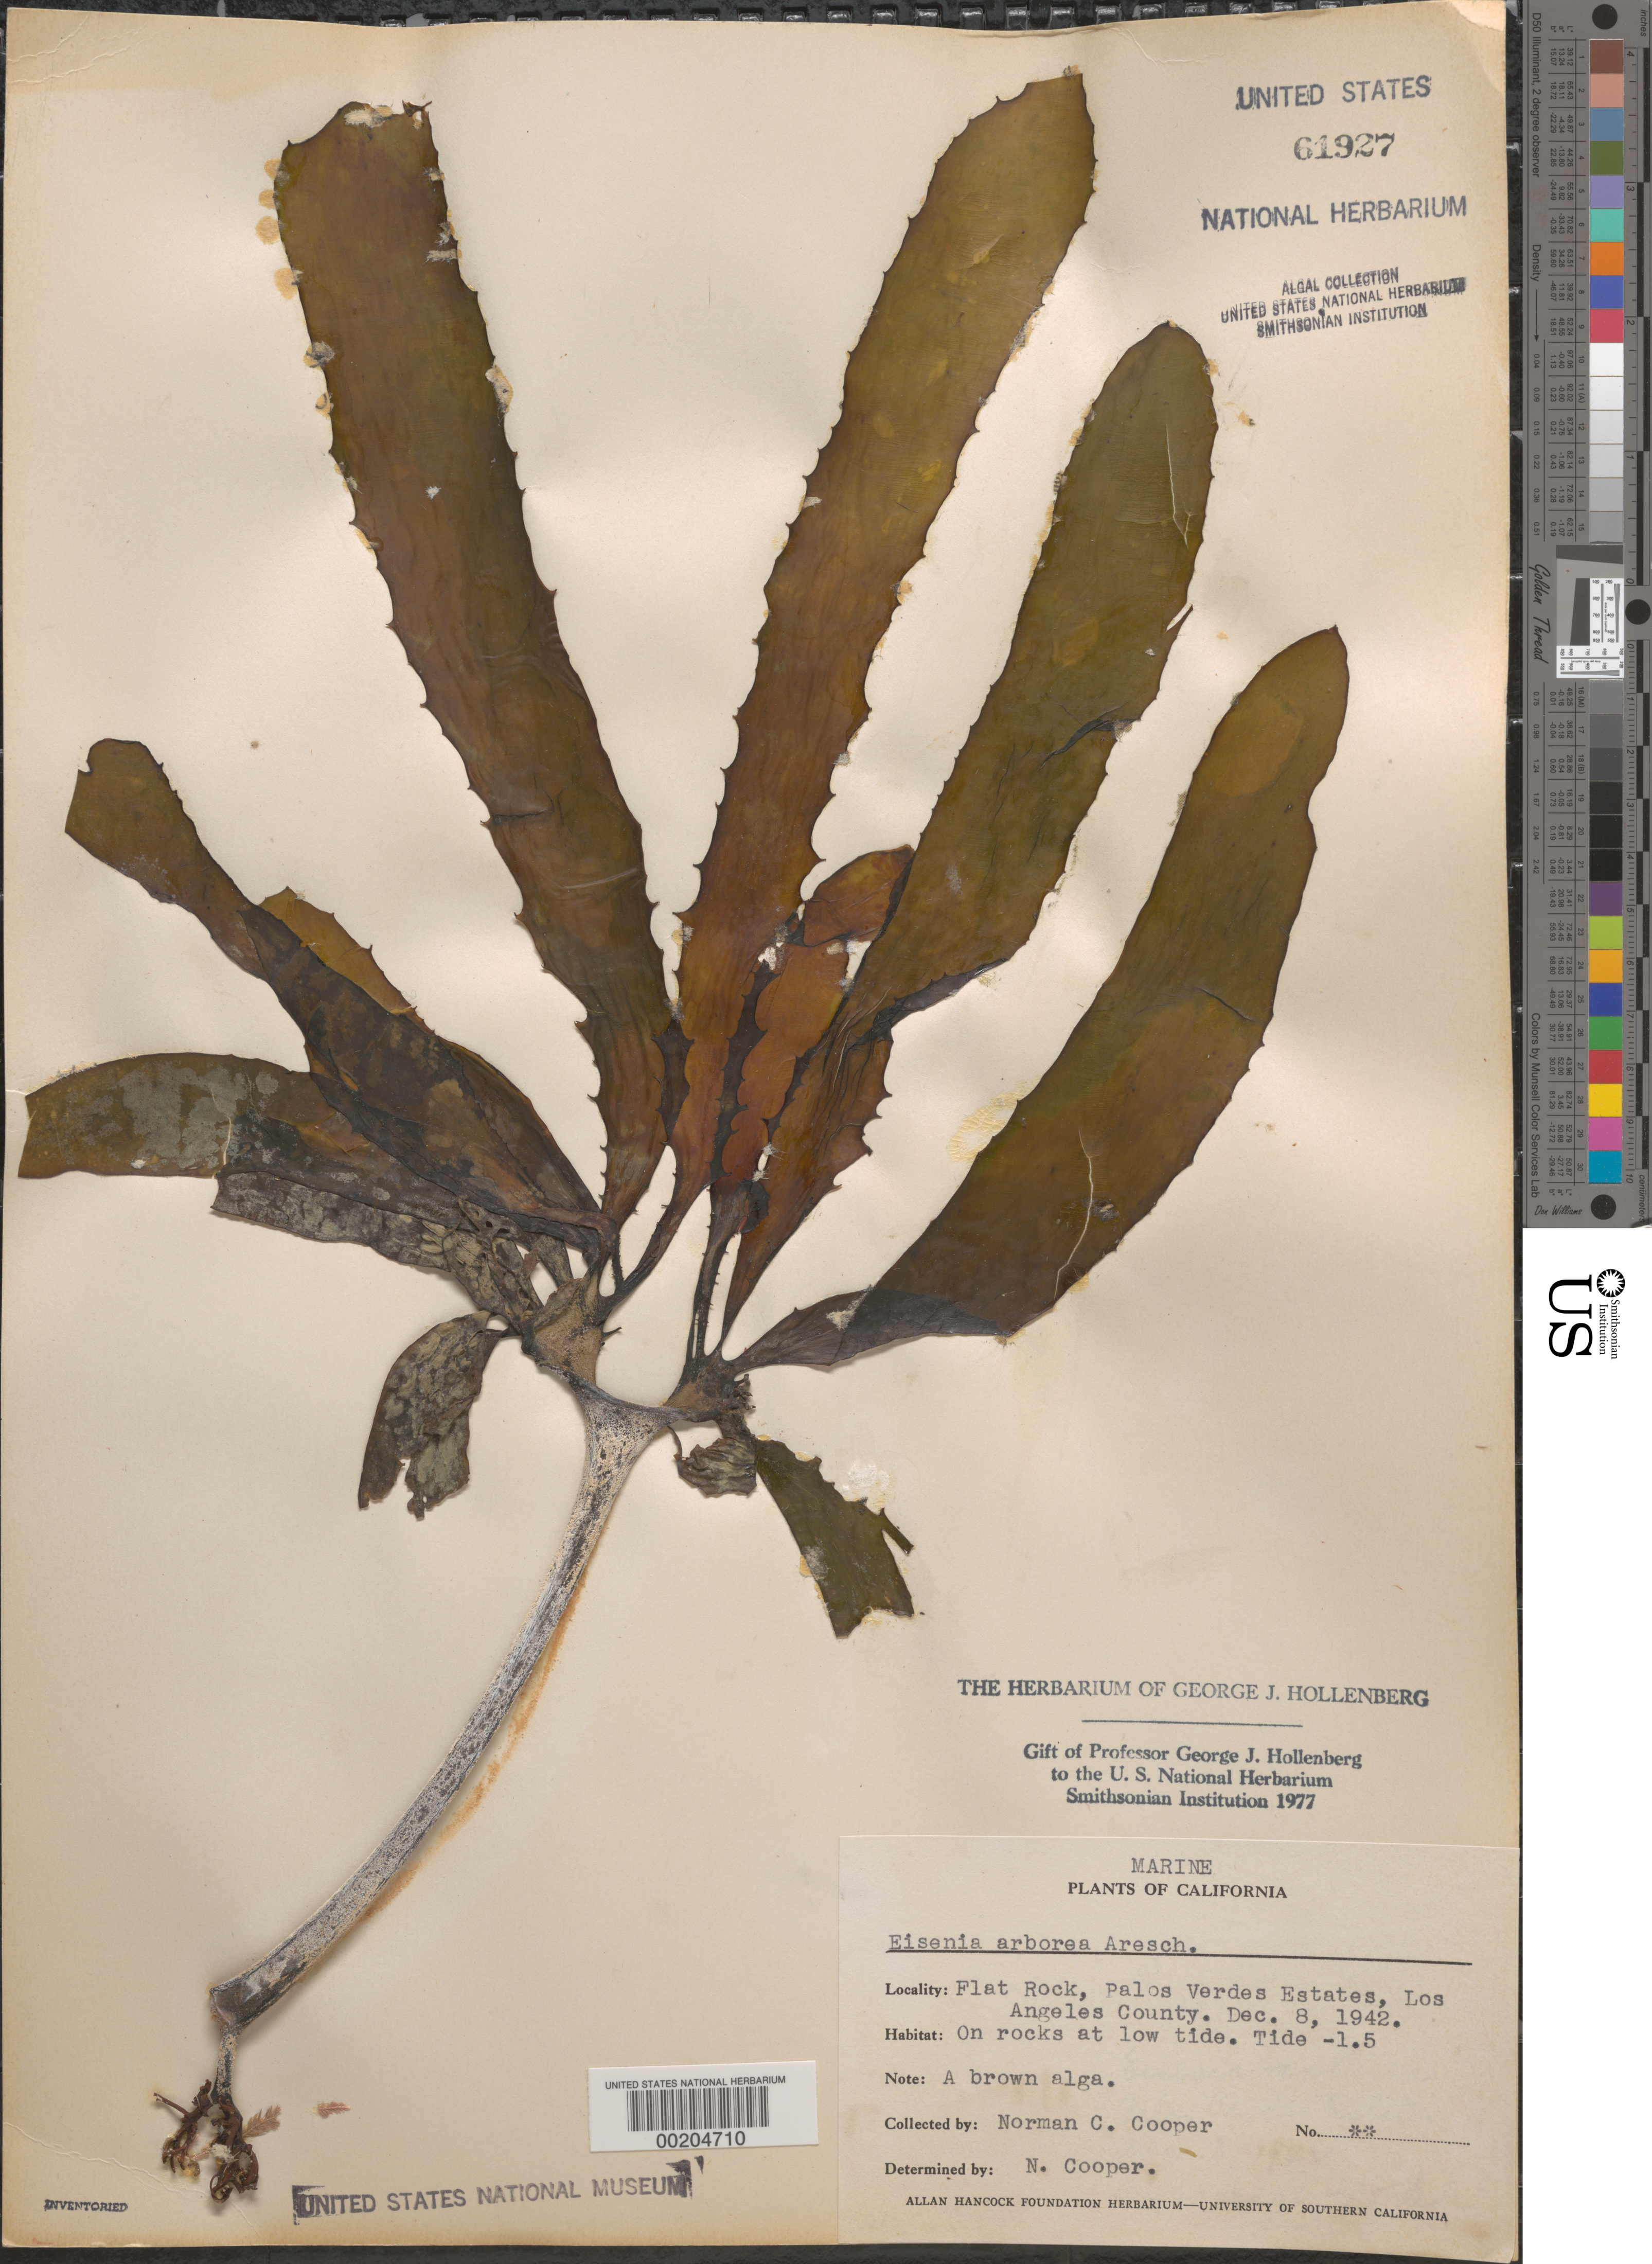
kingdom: Chromista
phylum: Ochrophyta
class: Phaeophyceae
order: Laminariales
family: Lessoniaceae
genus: Eisenia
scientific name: Eisenia arborea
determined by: Cooper, N. C.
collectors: N. Cooper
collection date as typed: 08 Dec 1942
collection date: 1942-12-08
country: United States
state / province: California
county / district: Los Angeles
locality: Flat Rock, Palos Verdes Estates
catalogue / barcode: US 61927